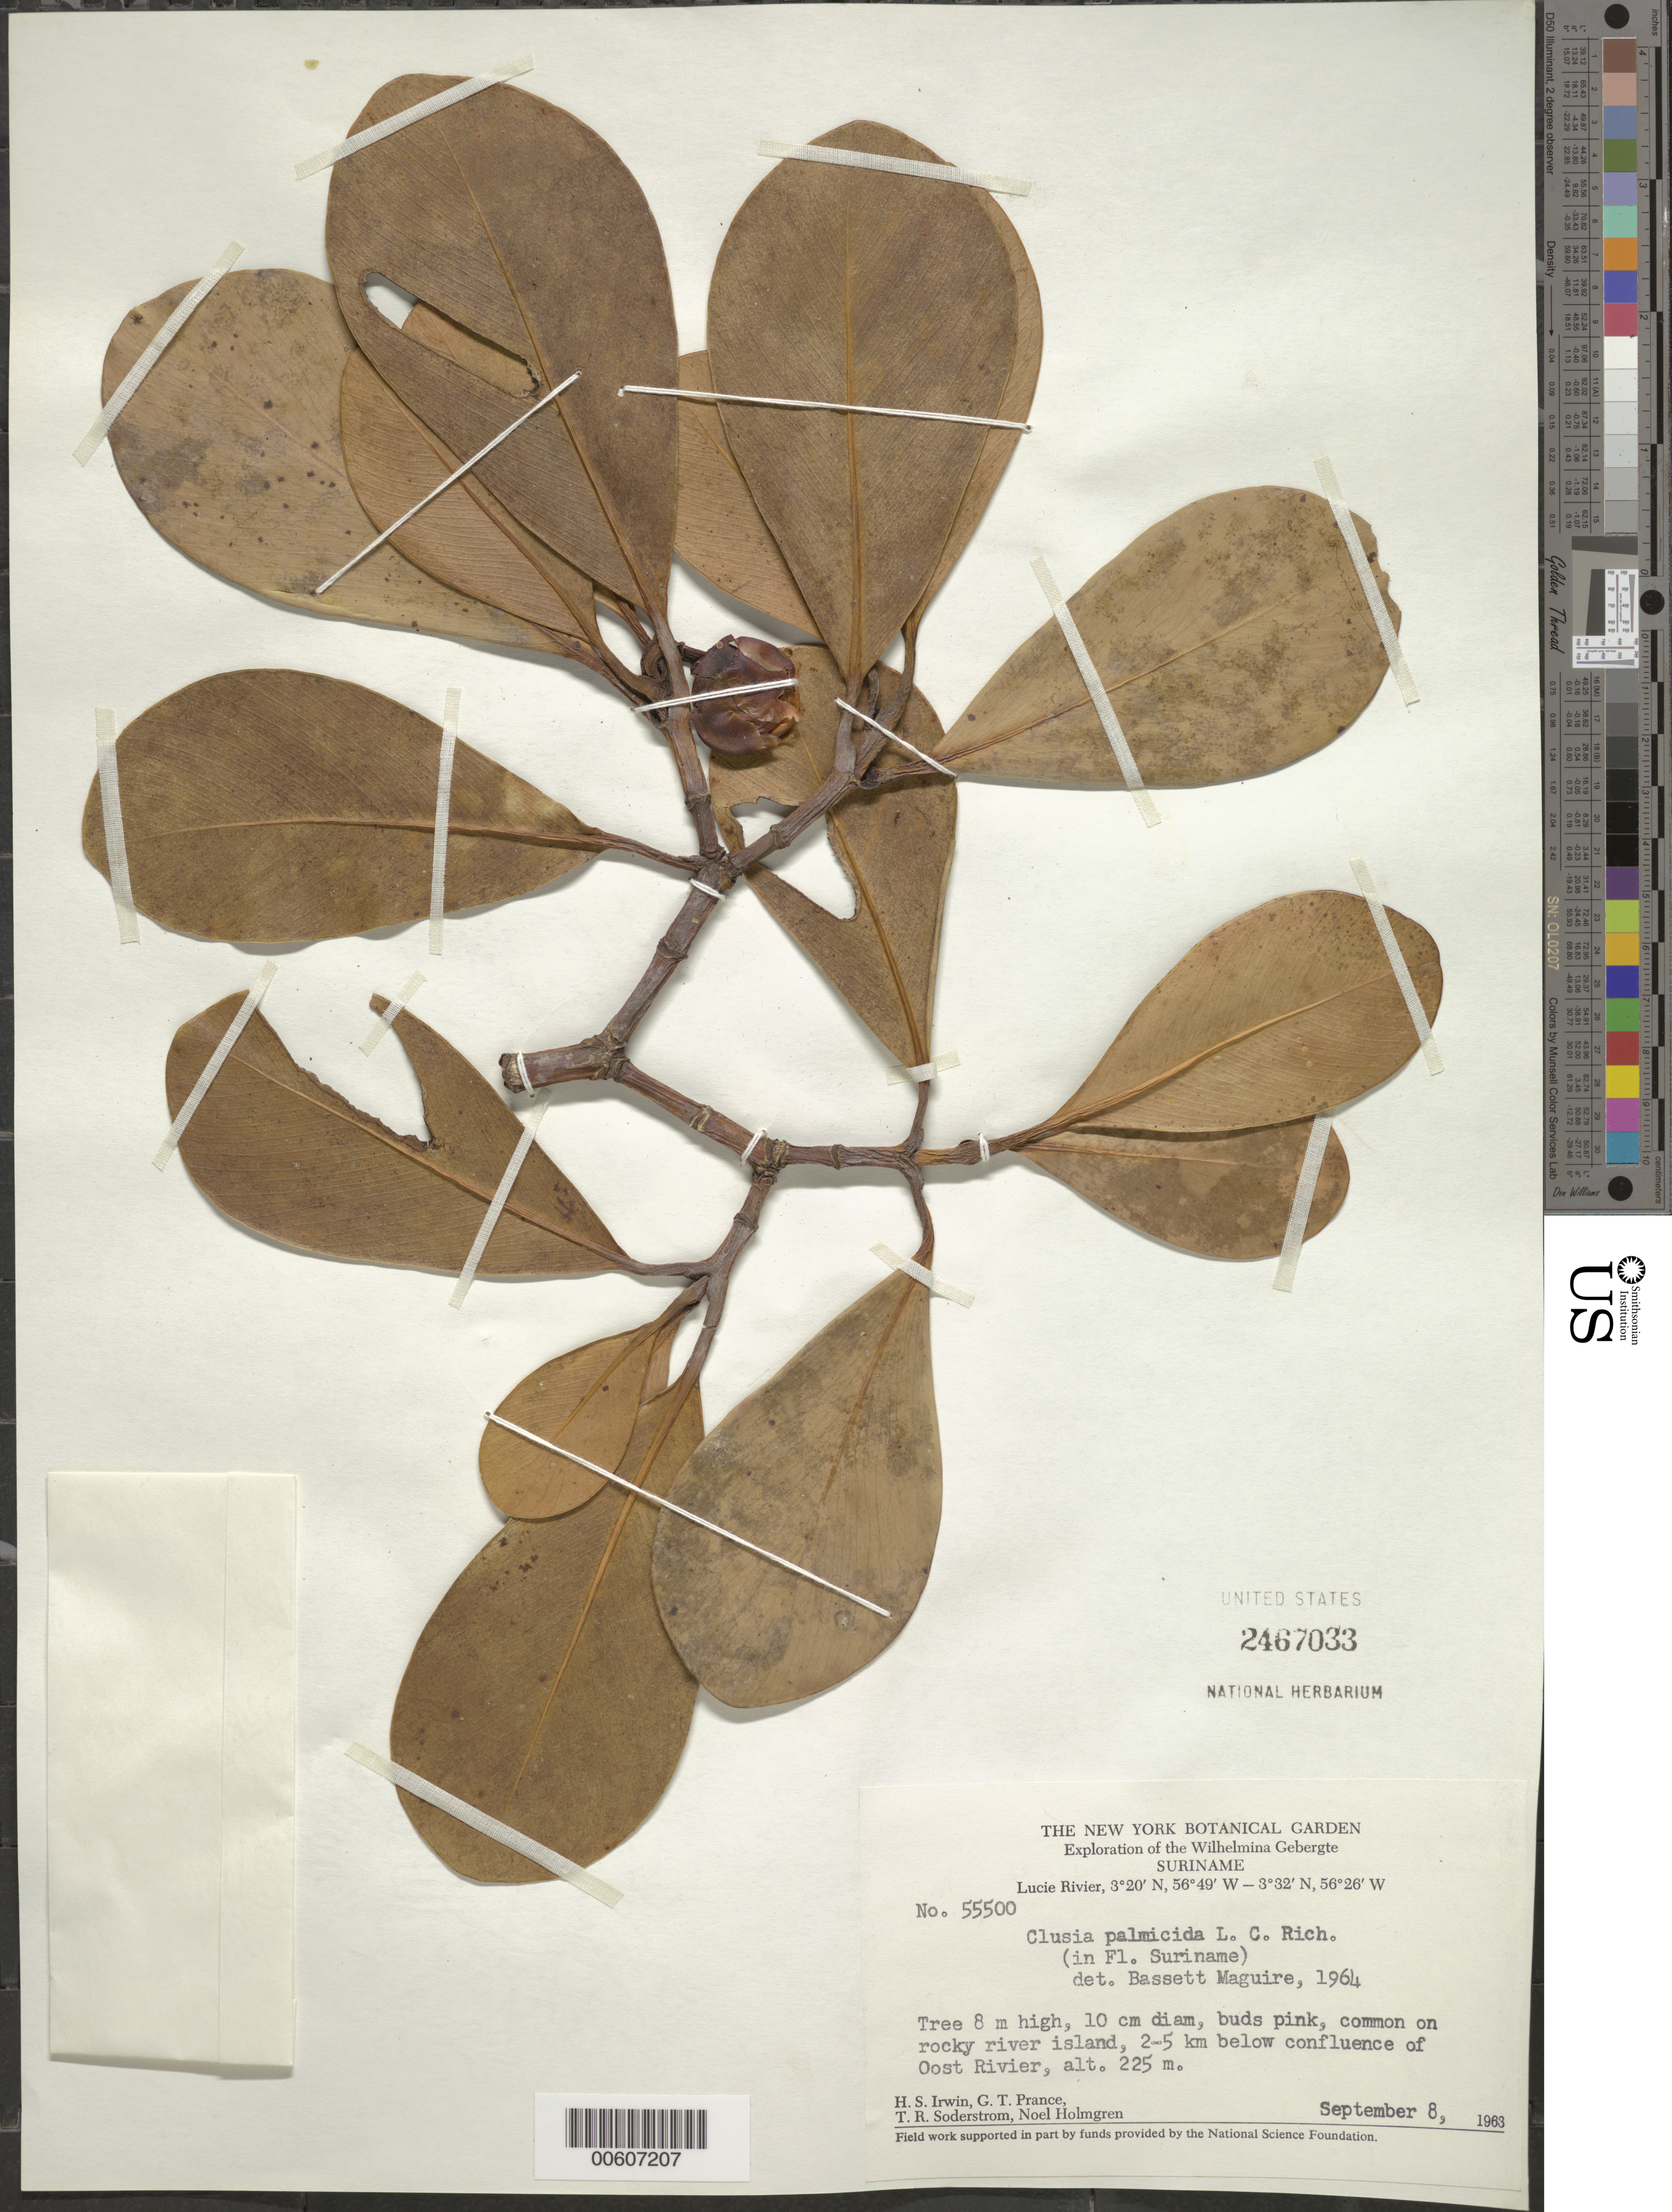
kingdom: Plantae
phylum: Tracheophyta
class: Magnoliopsida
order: Malpighiales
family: Clusiaceae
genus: Clusia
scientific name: Clusia palmicida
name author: Rich.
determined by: Maguire, Bassett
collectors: H. Irwin, G. T. Prance, T. R. Soderstrom & N. H. Holmgren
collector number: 55500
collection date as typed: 8-Sep-63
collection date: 1963-09-08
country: Suriname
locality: Lucie R., 2-5 km below confl. with Oost R., Wilhelmina Gebergte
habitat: Rocky river island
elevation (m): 225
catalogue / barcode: US 2467033